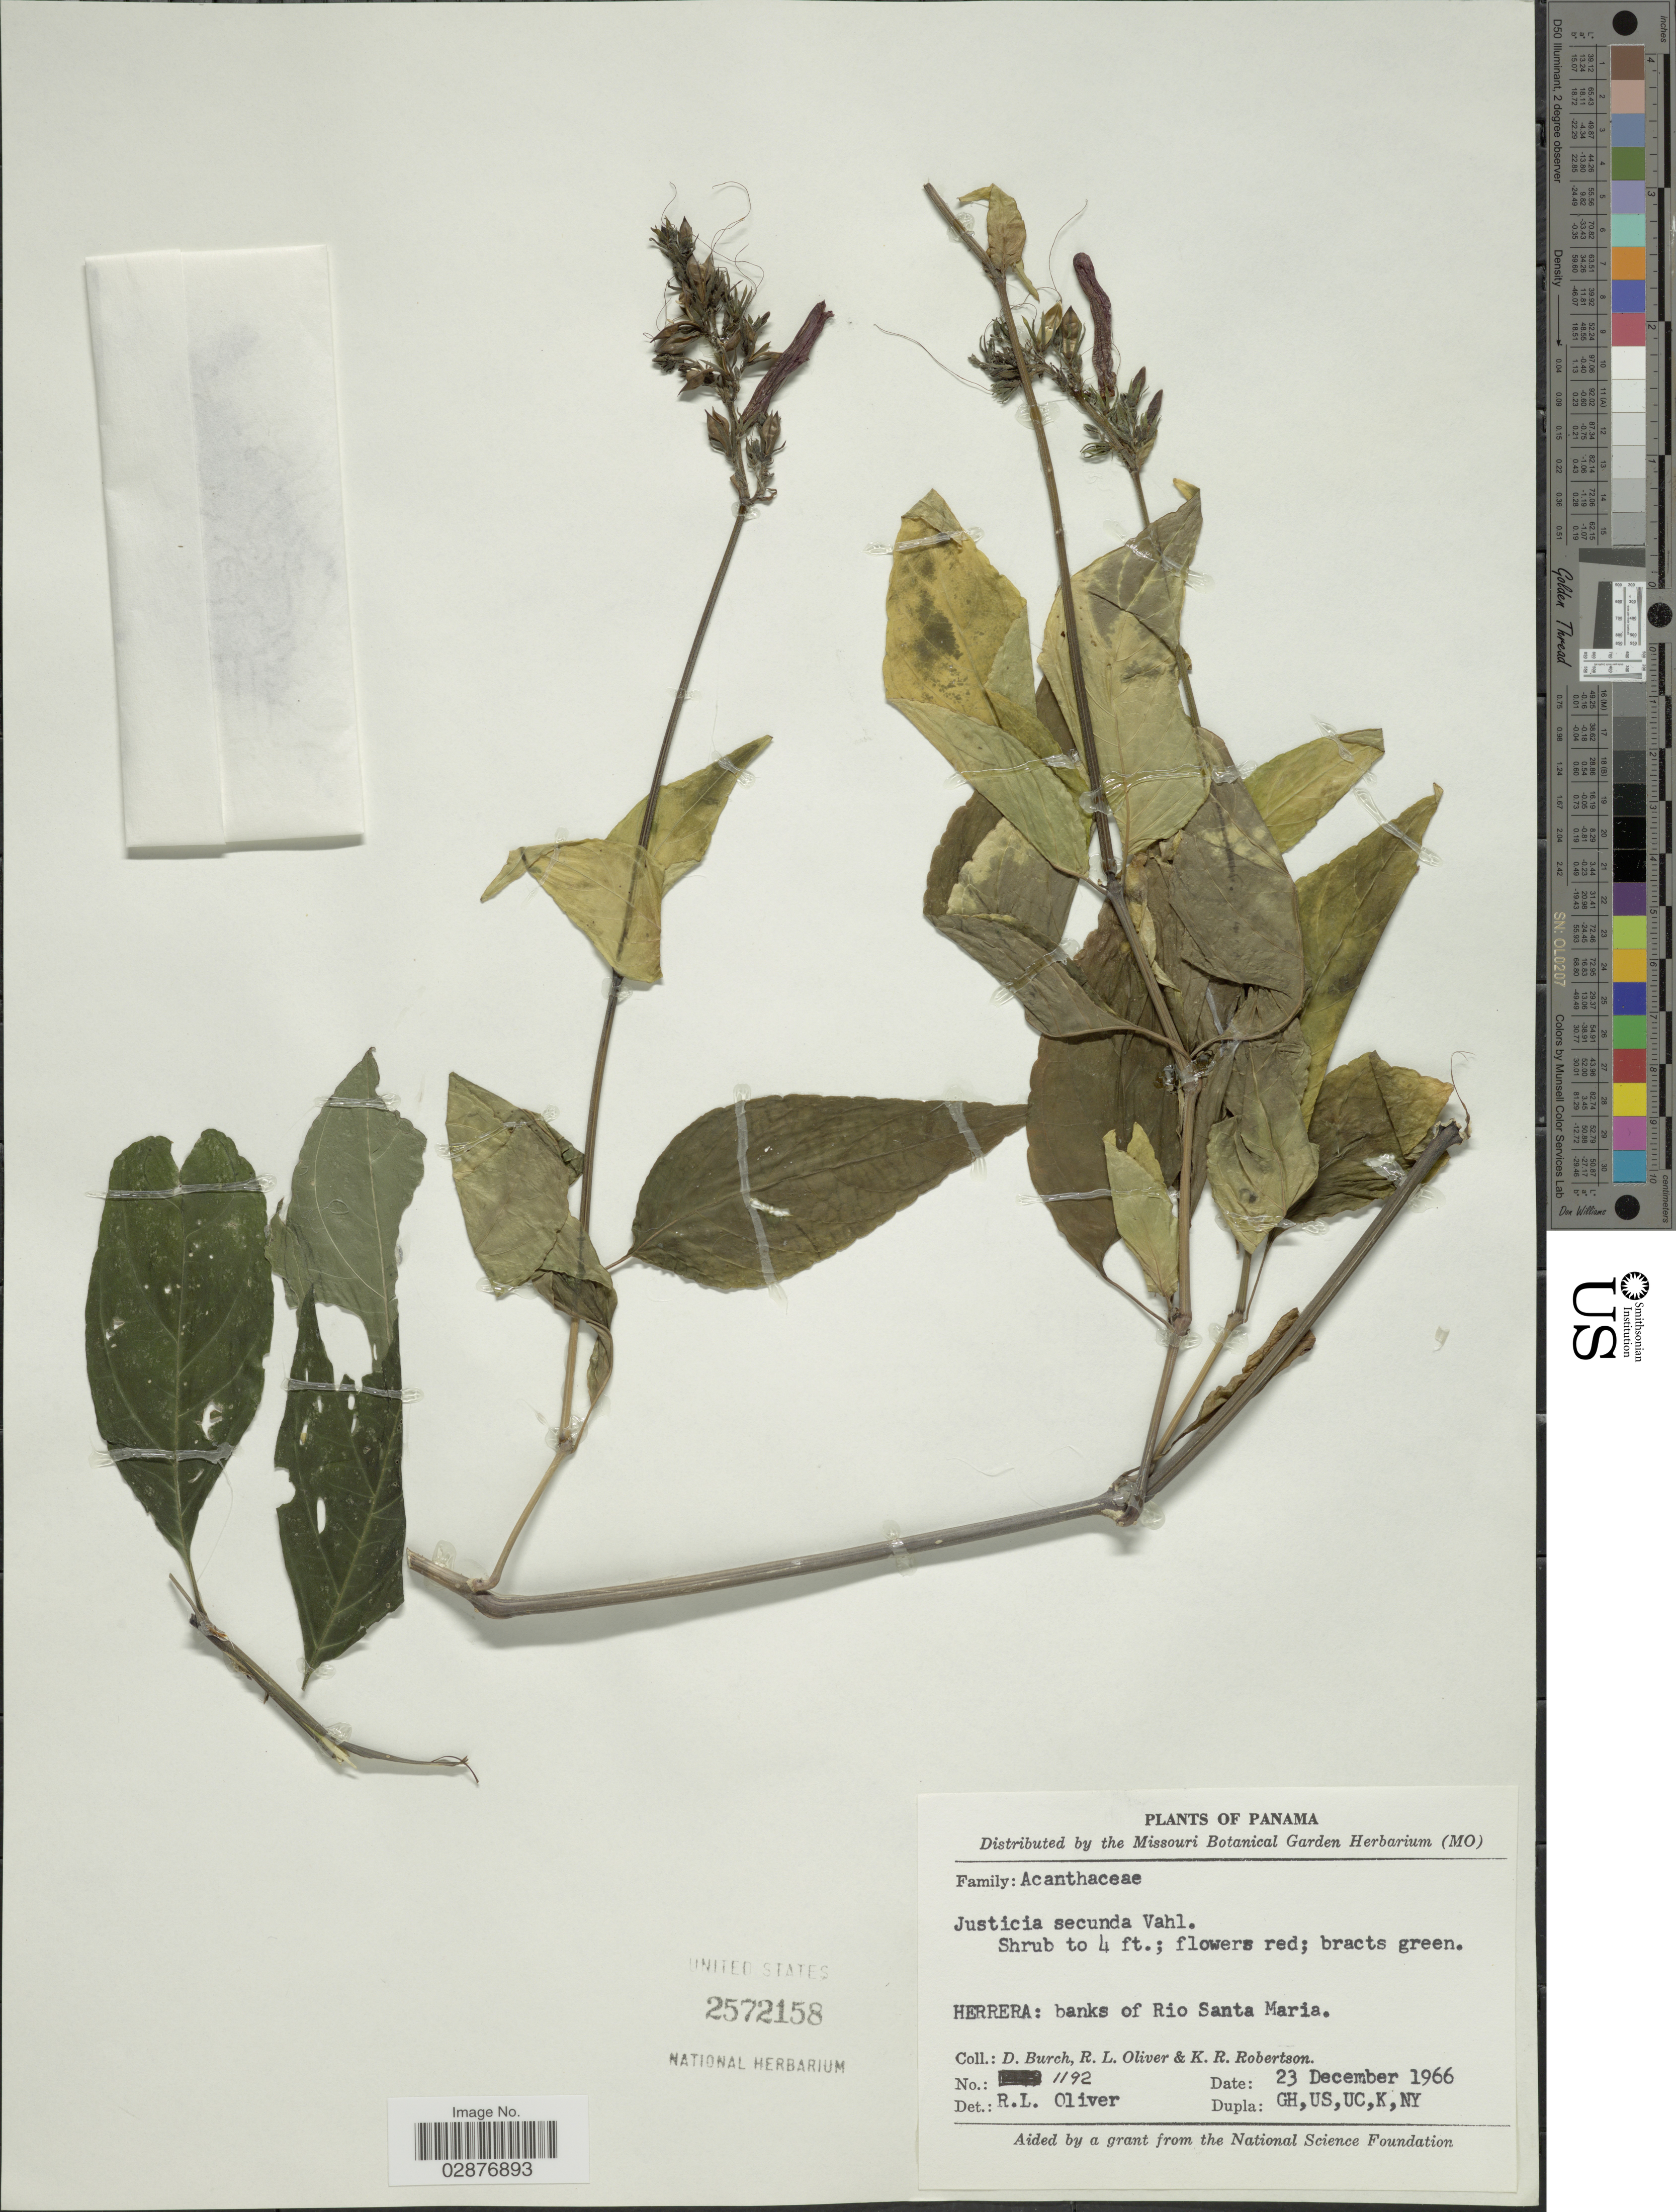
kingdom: Plantae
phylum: Tracheophyta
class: Magnoliopsida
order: Lamiales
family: Acanthaceae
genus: Justicia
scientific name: Justicia secunda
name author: Vahl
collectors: D. Burch, R. Oliver & K. Robertson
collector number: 1192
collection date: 1966-12-23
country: Panama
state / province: Herrera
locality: Banks of Rio Santa Maria.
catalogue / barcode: US 2572158